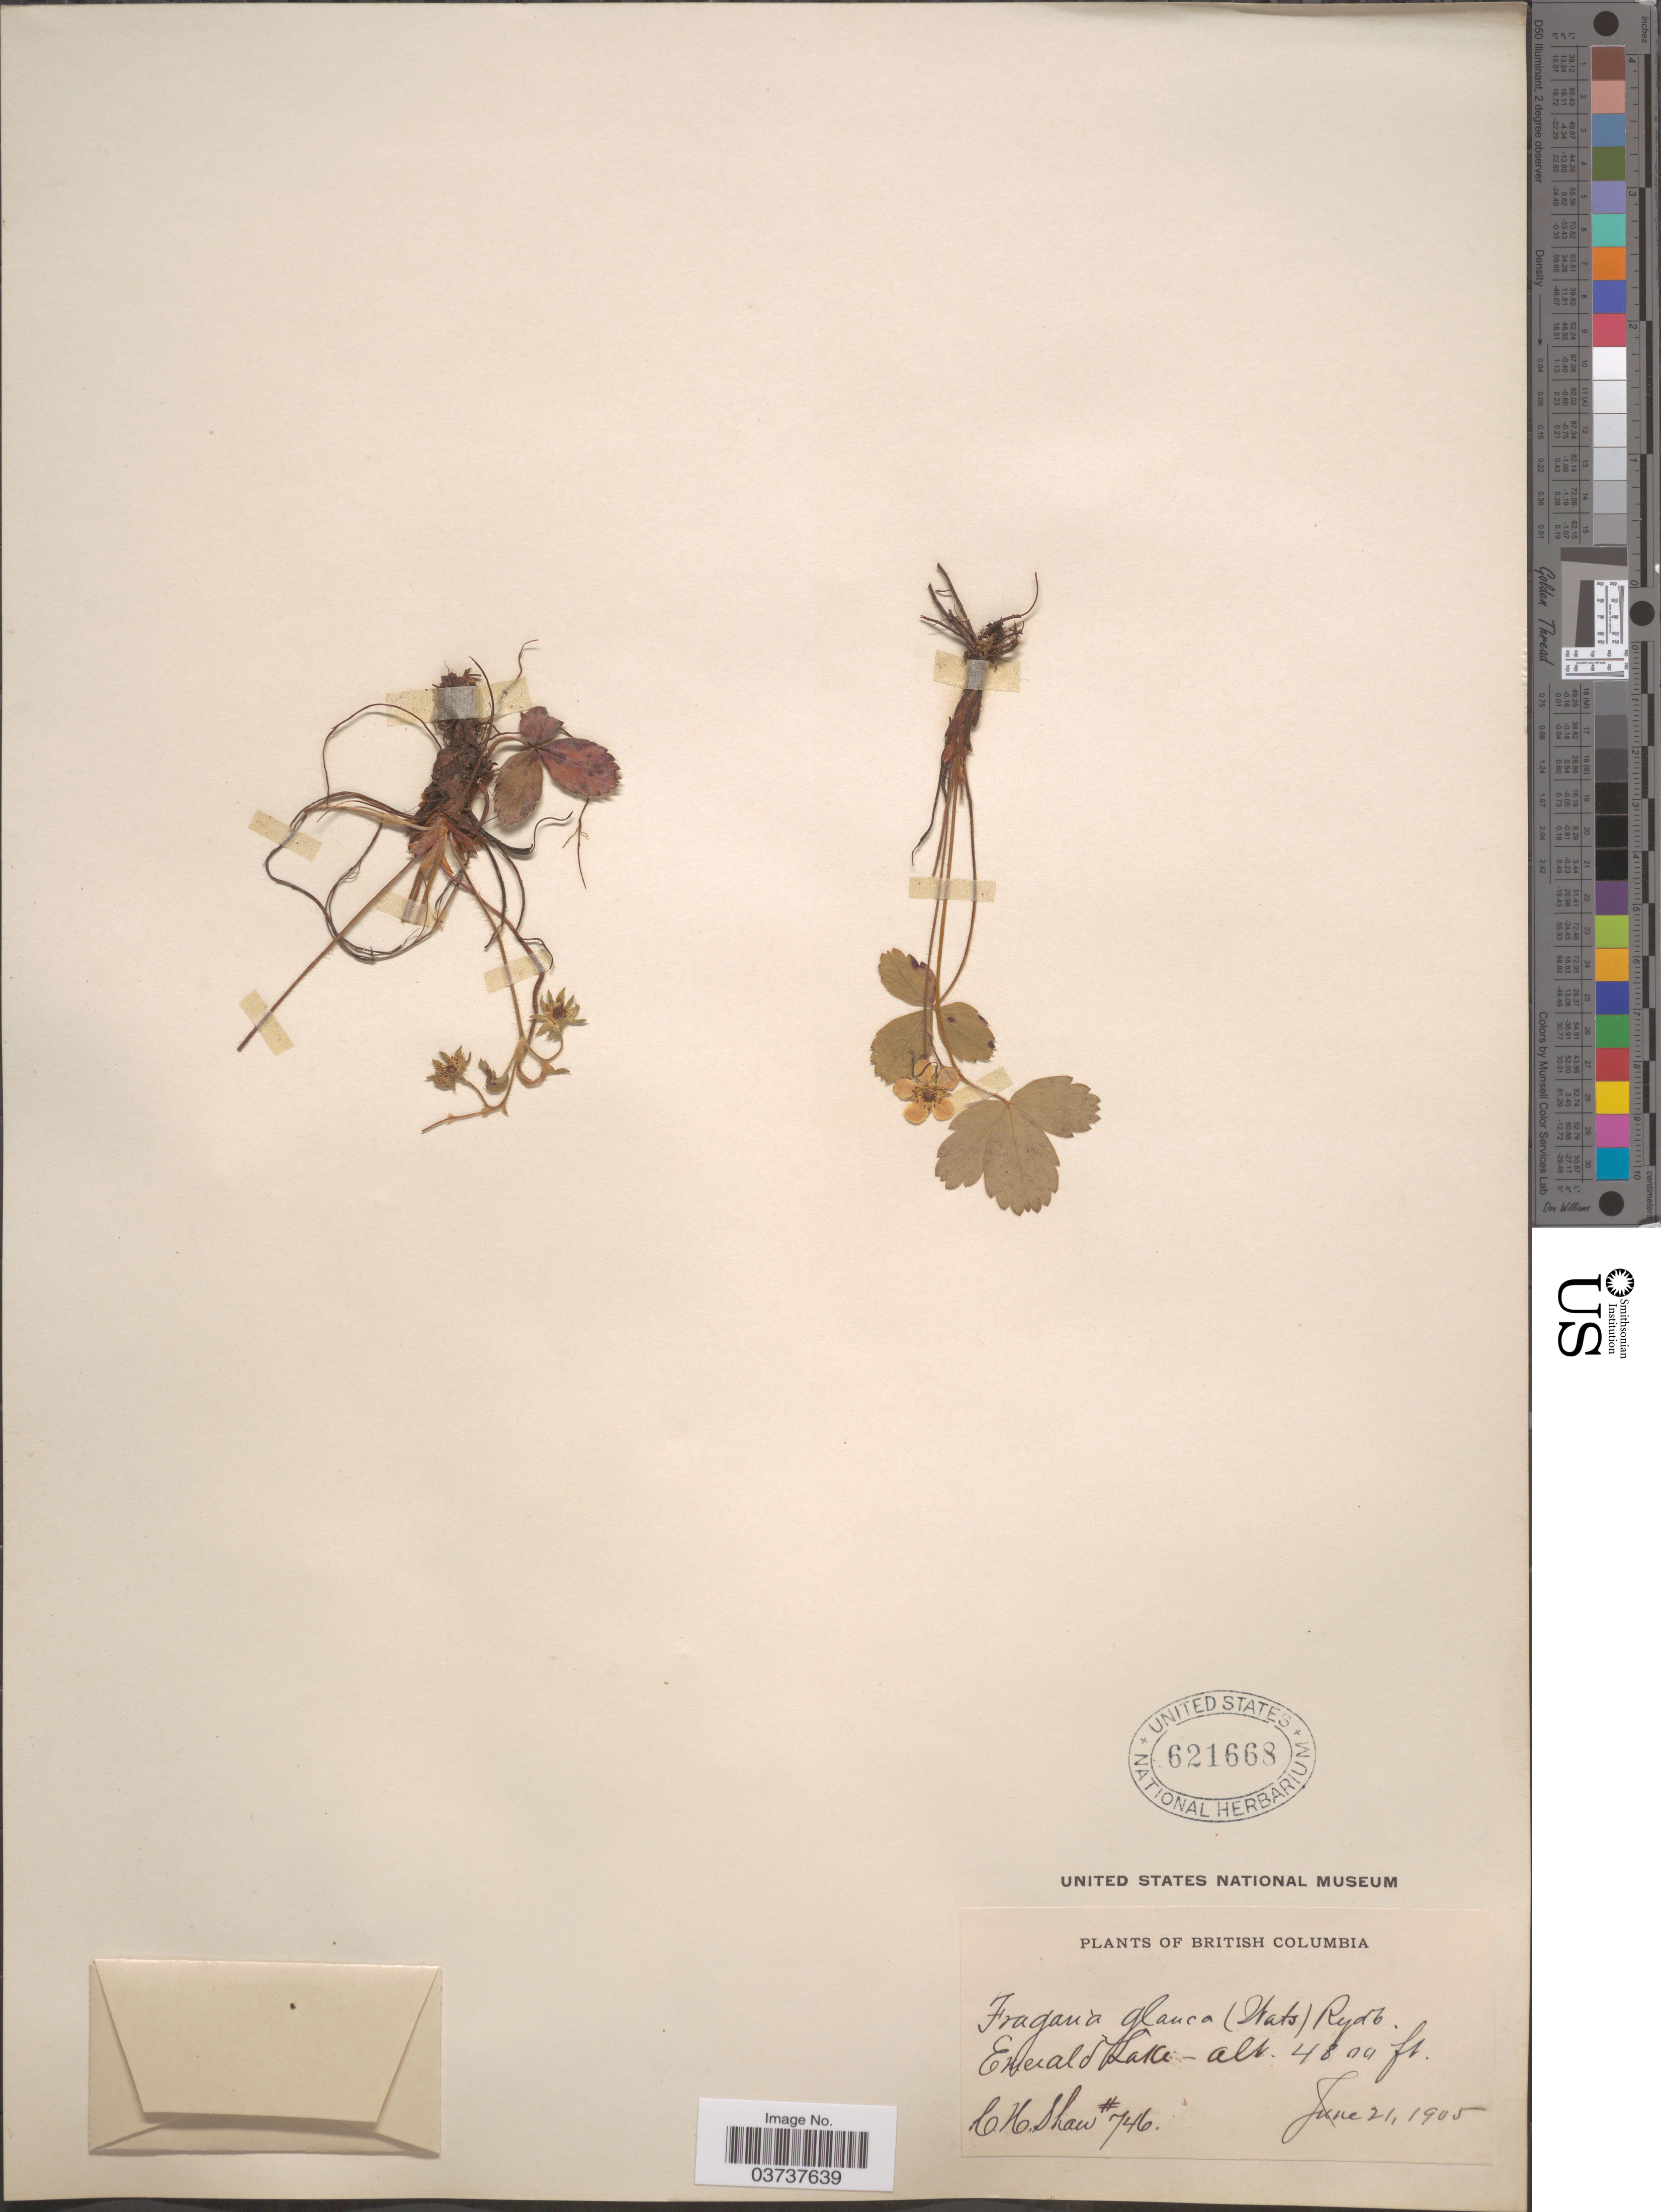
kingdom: Plantae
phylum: Tracheophyta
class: Magnoliopsida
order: Rosales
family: Rosaceae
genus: Fragaria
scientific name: Fragaria virginiana subsp. glauca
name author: (S. Watson) Staudt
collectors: C. H. Shaw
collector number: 746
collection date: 1905-06-21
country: Canada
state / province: British Columbia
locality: Emerald Lake.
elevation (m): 1463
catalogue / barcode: US 621668